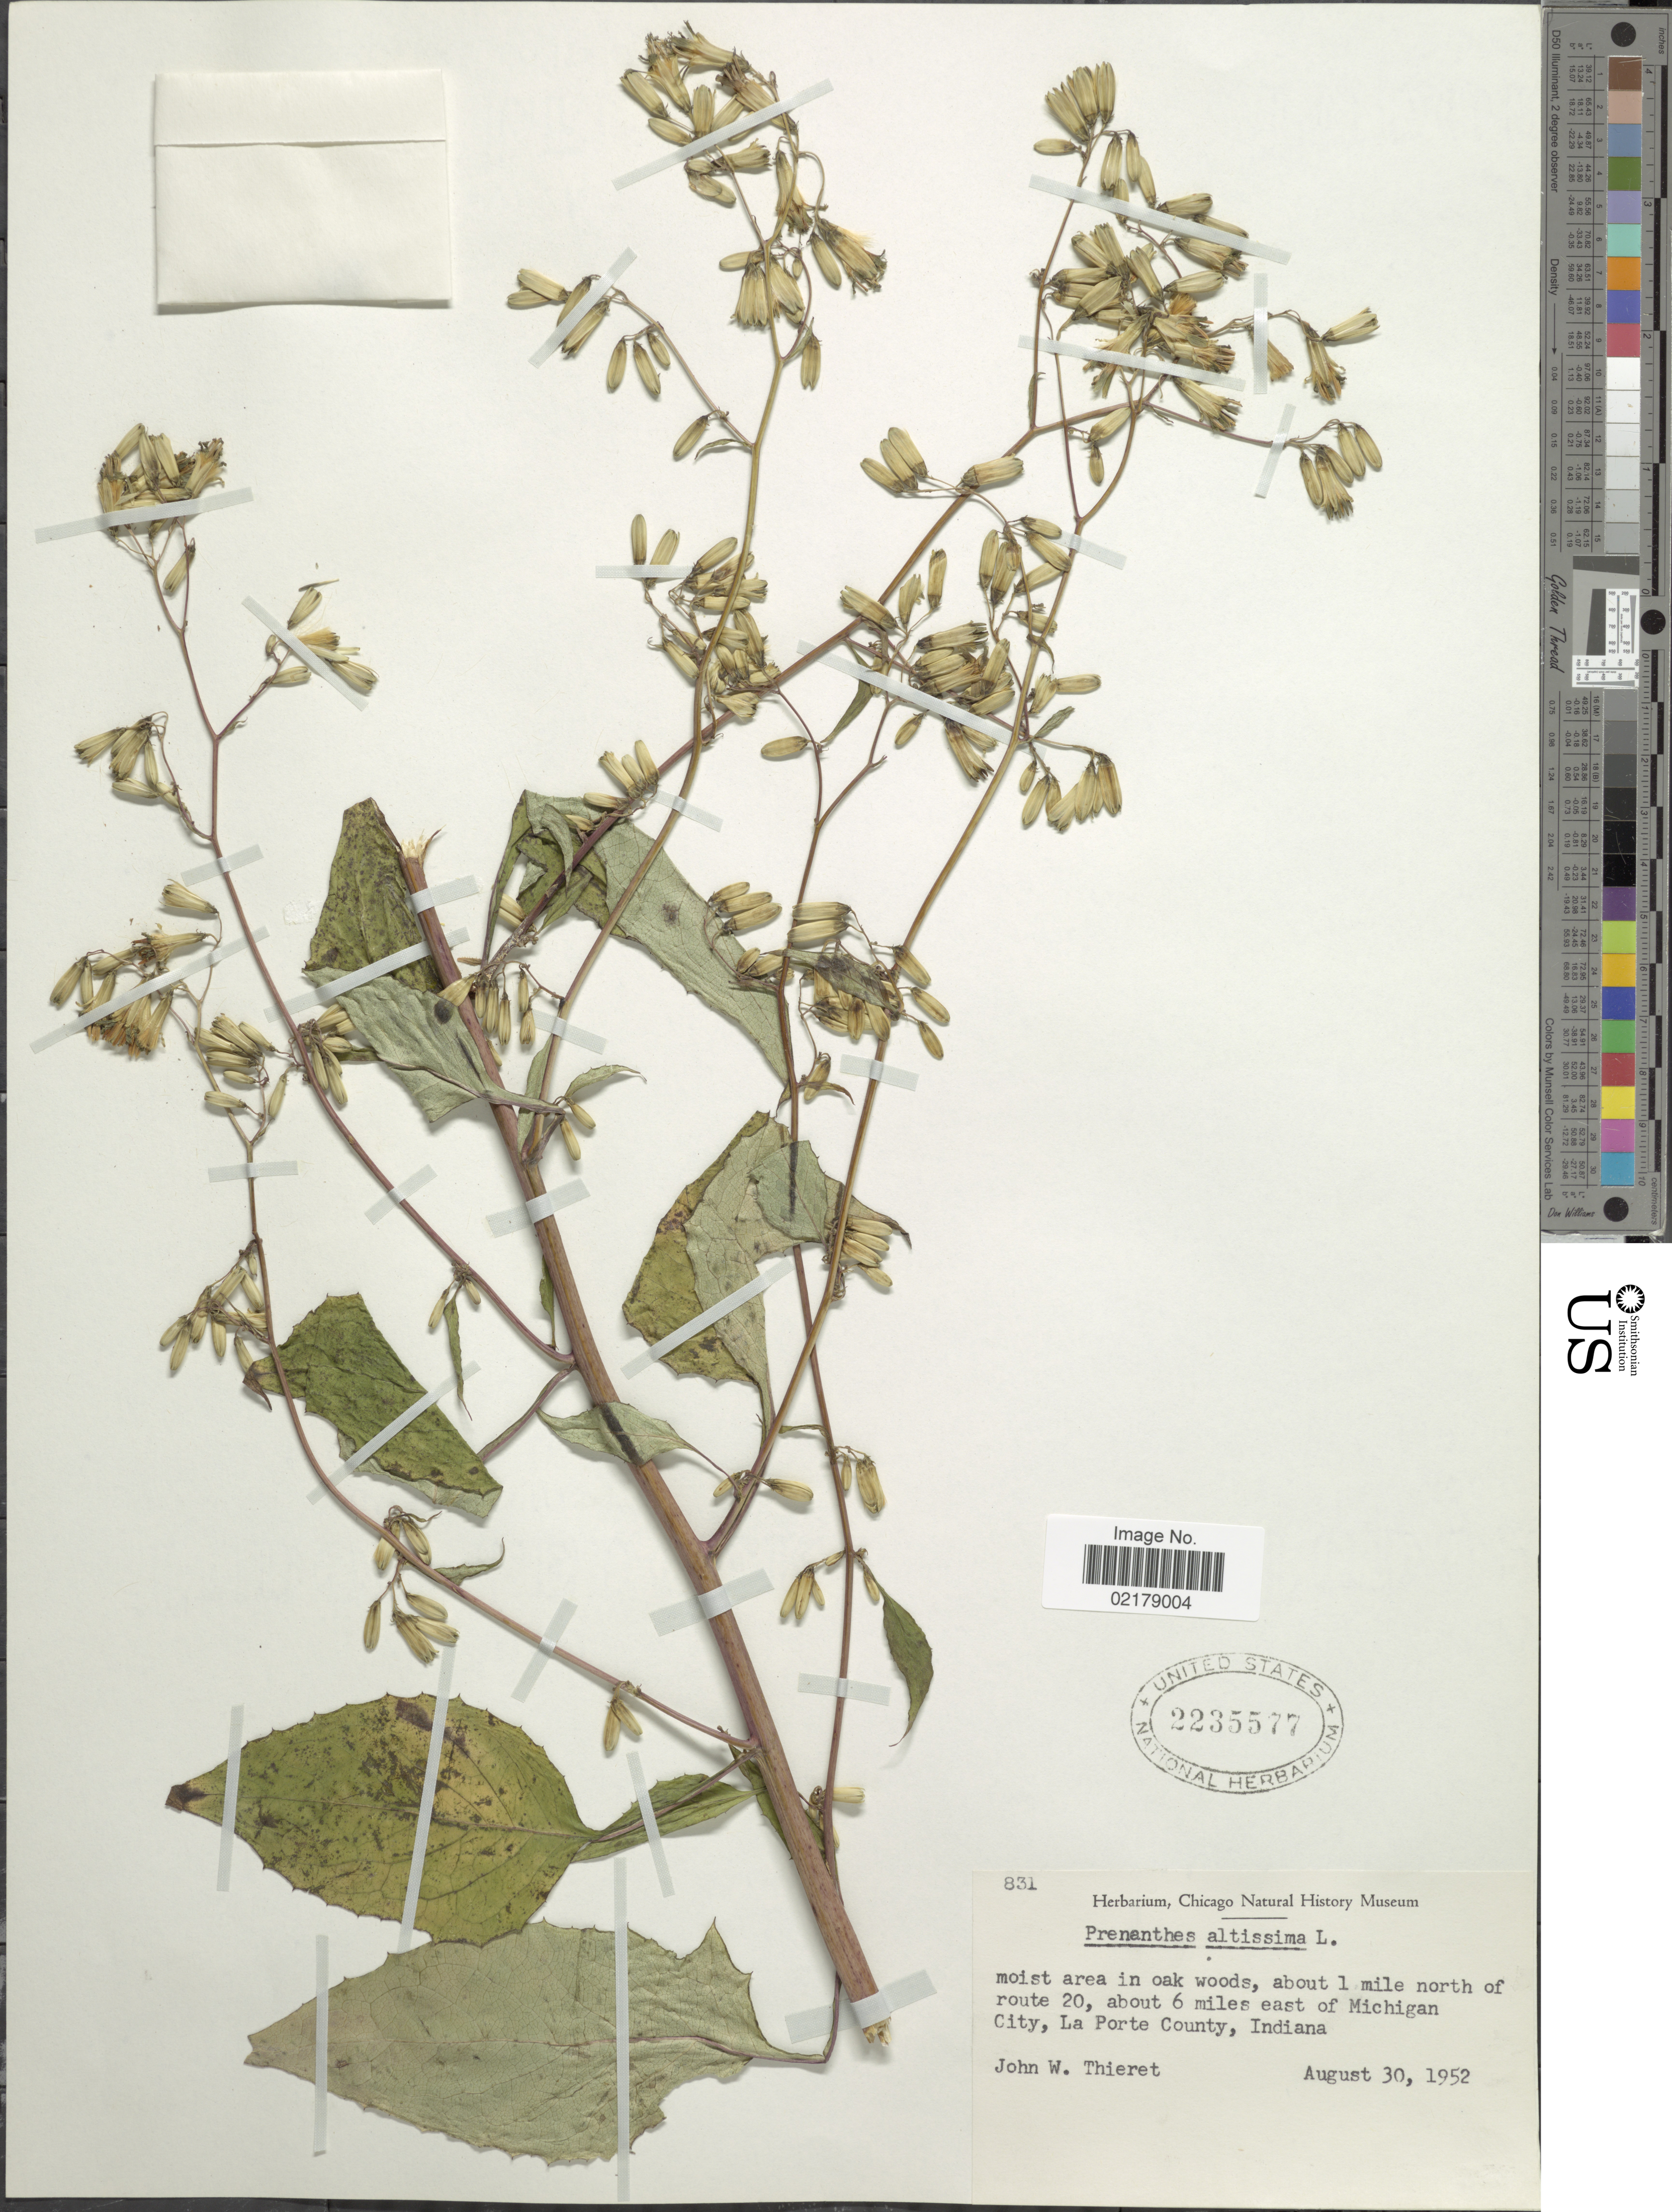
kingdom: Plantae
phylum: Tracheophyta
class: Magnoliopsida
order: Asterales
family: Asteraceae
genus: Nabalus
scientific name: Nabalus altissimus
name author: (L.) Hook.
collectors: J. W. Thieret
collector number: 831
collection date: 1952-08-30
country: United States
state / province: Indiana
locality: Moist area in oak woods, about 1 mile north of route 20, about 6 miles east of Michigan City, La Porte County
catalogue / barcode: US 2235577